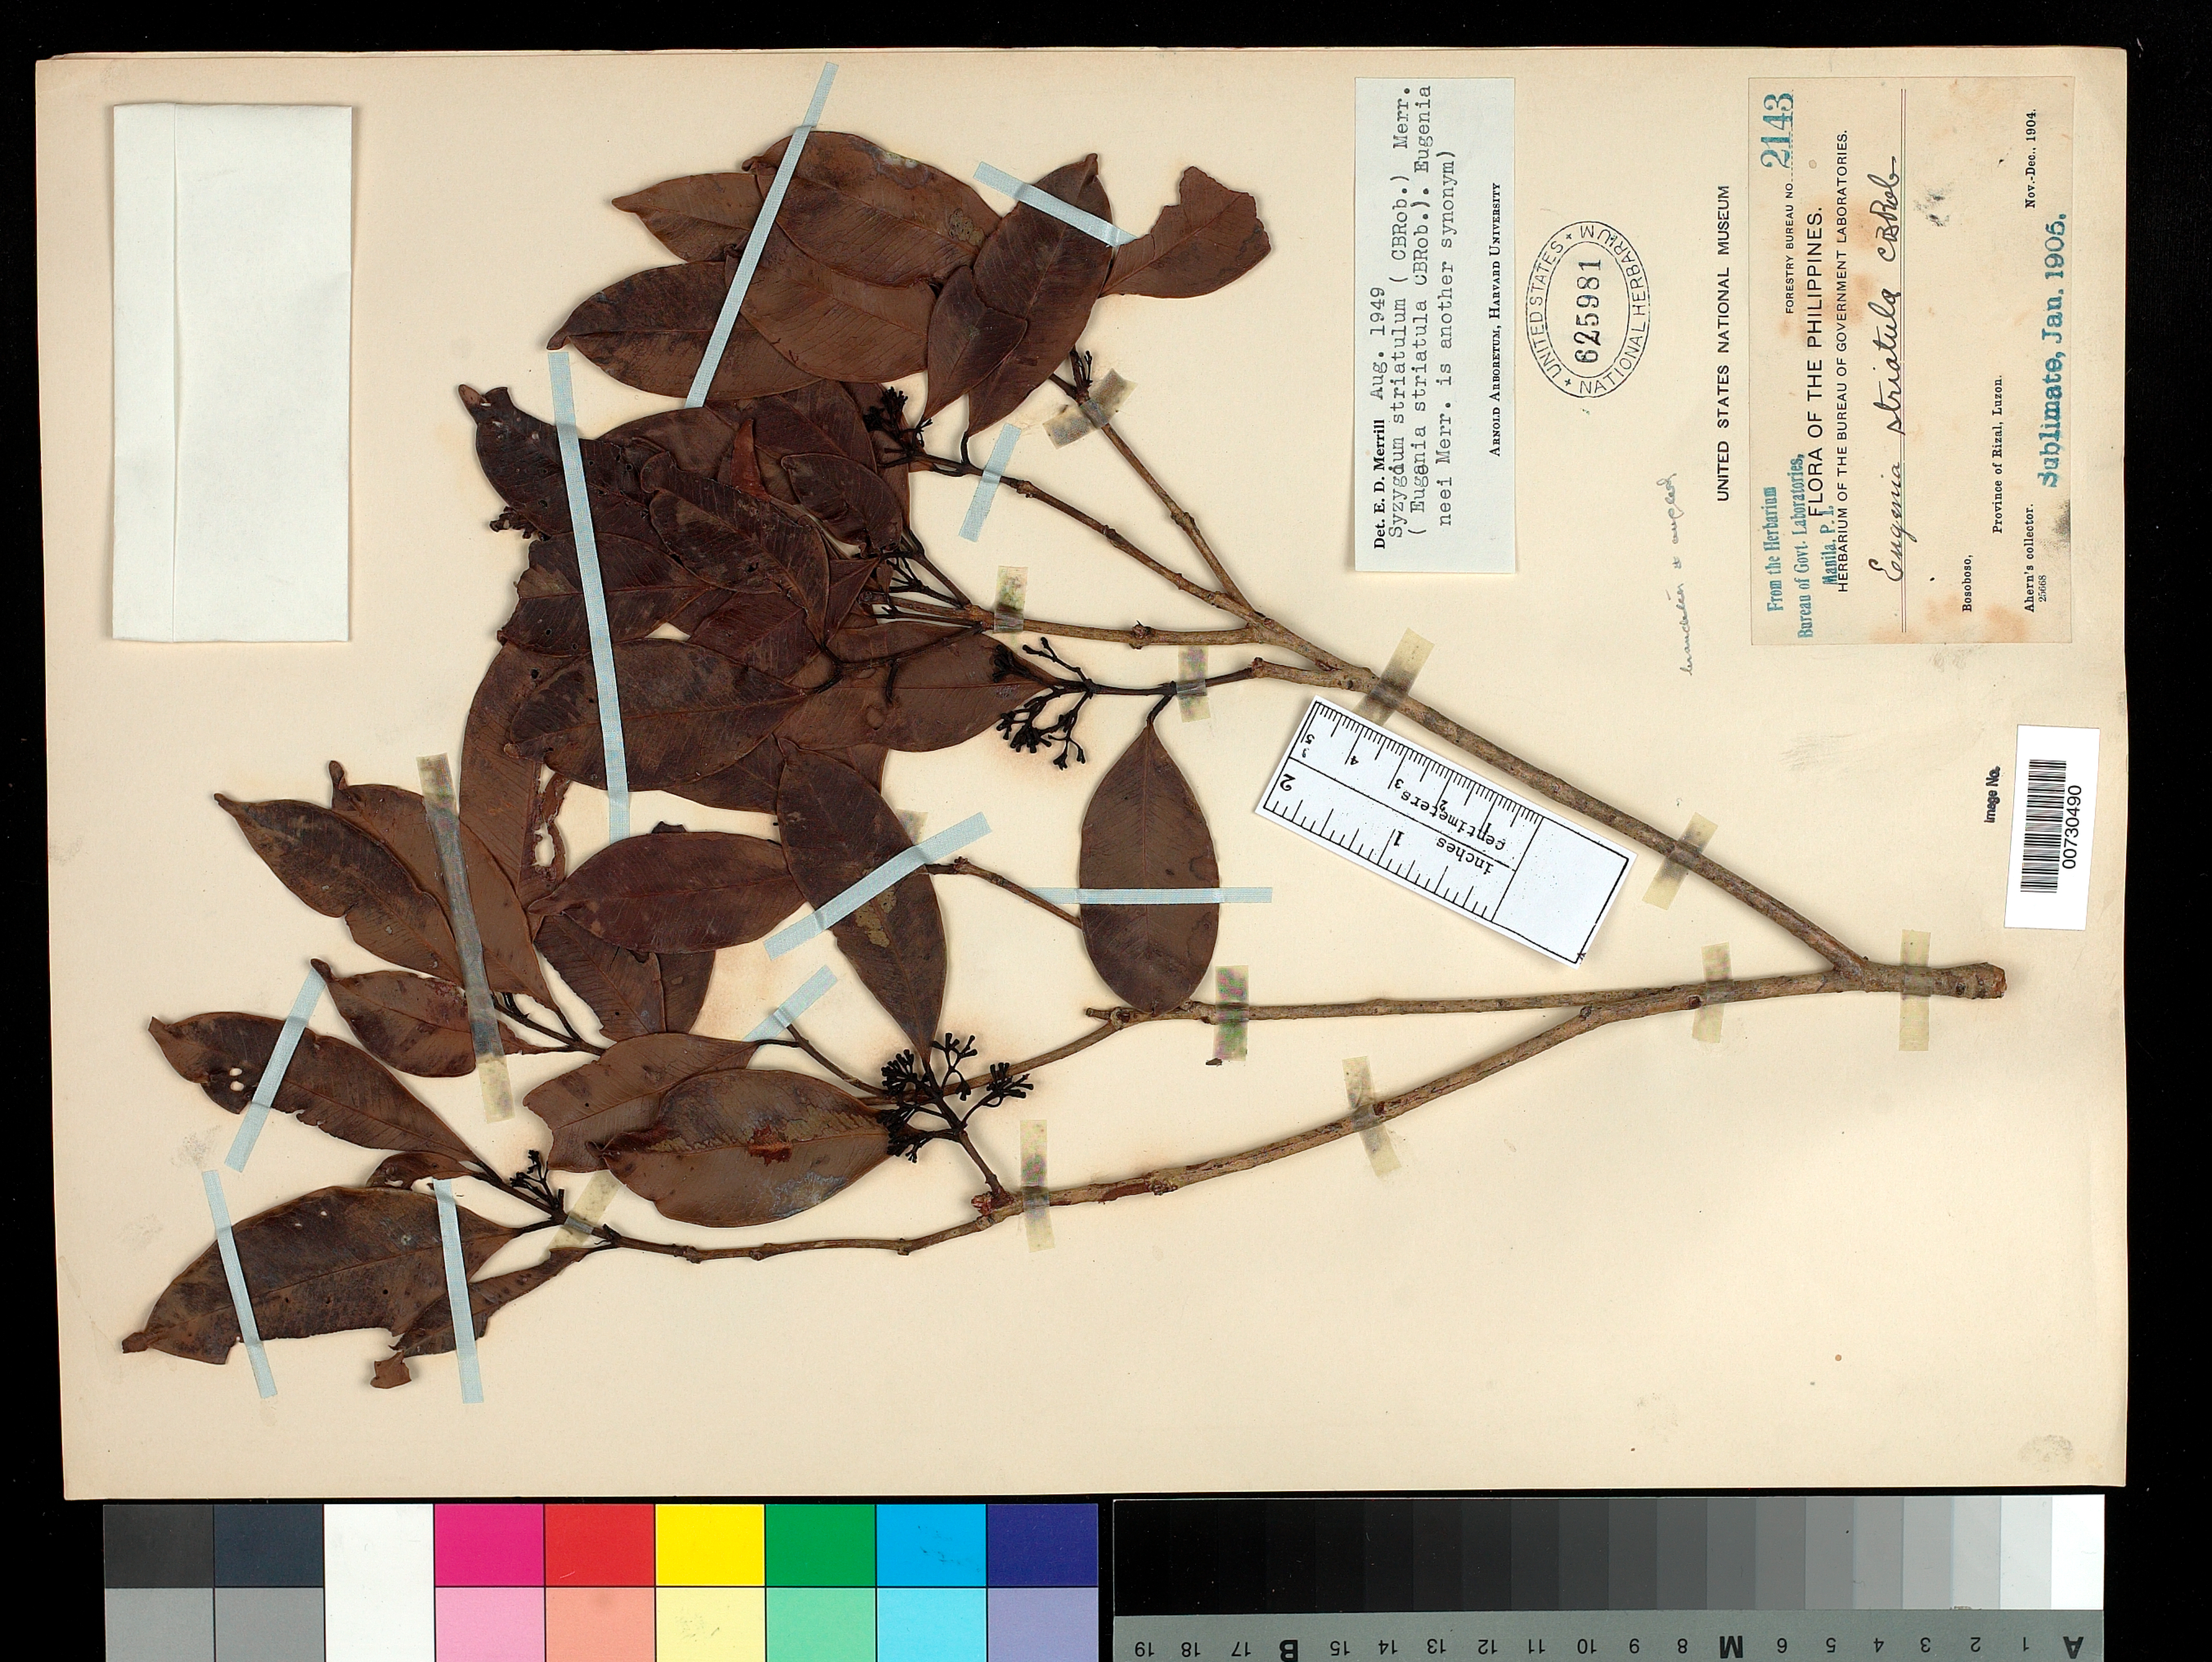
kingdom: Plantae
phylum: Tracheophyta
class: Magnoliopsida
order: Myrtales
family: Myrtaceae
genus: Syzygium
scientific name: Syzygium striatulum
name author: (C.B. Rob.) Merr.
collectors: Ahern's collector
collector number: For. Bur. 2143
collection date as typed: Nov 1904 to -- Dec 1904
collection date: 1904-11/1904-12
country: Philippines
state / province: Calabarzon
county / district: Rizal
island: Luzon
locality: Bosoboso.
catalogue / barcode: US 625981